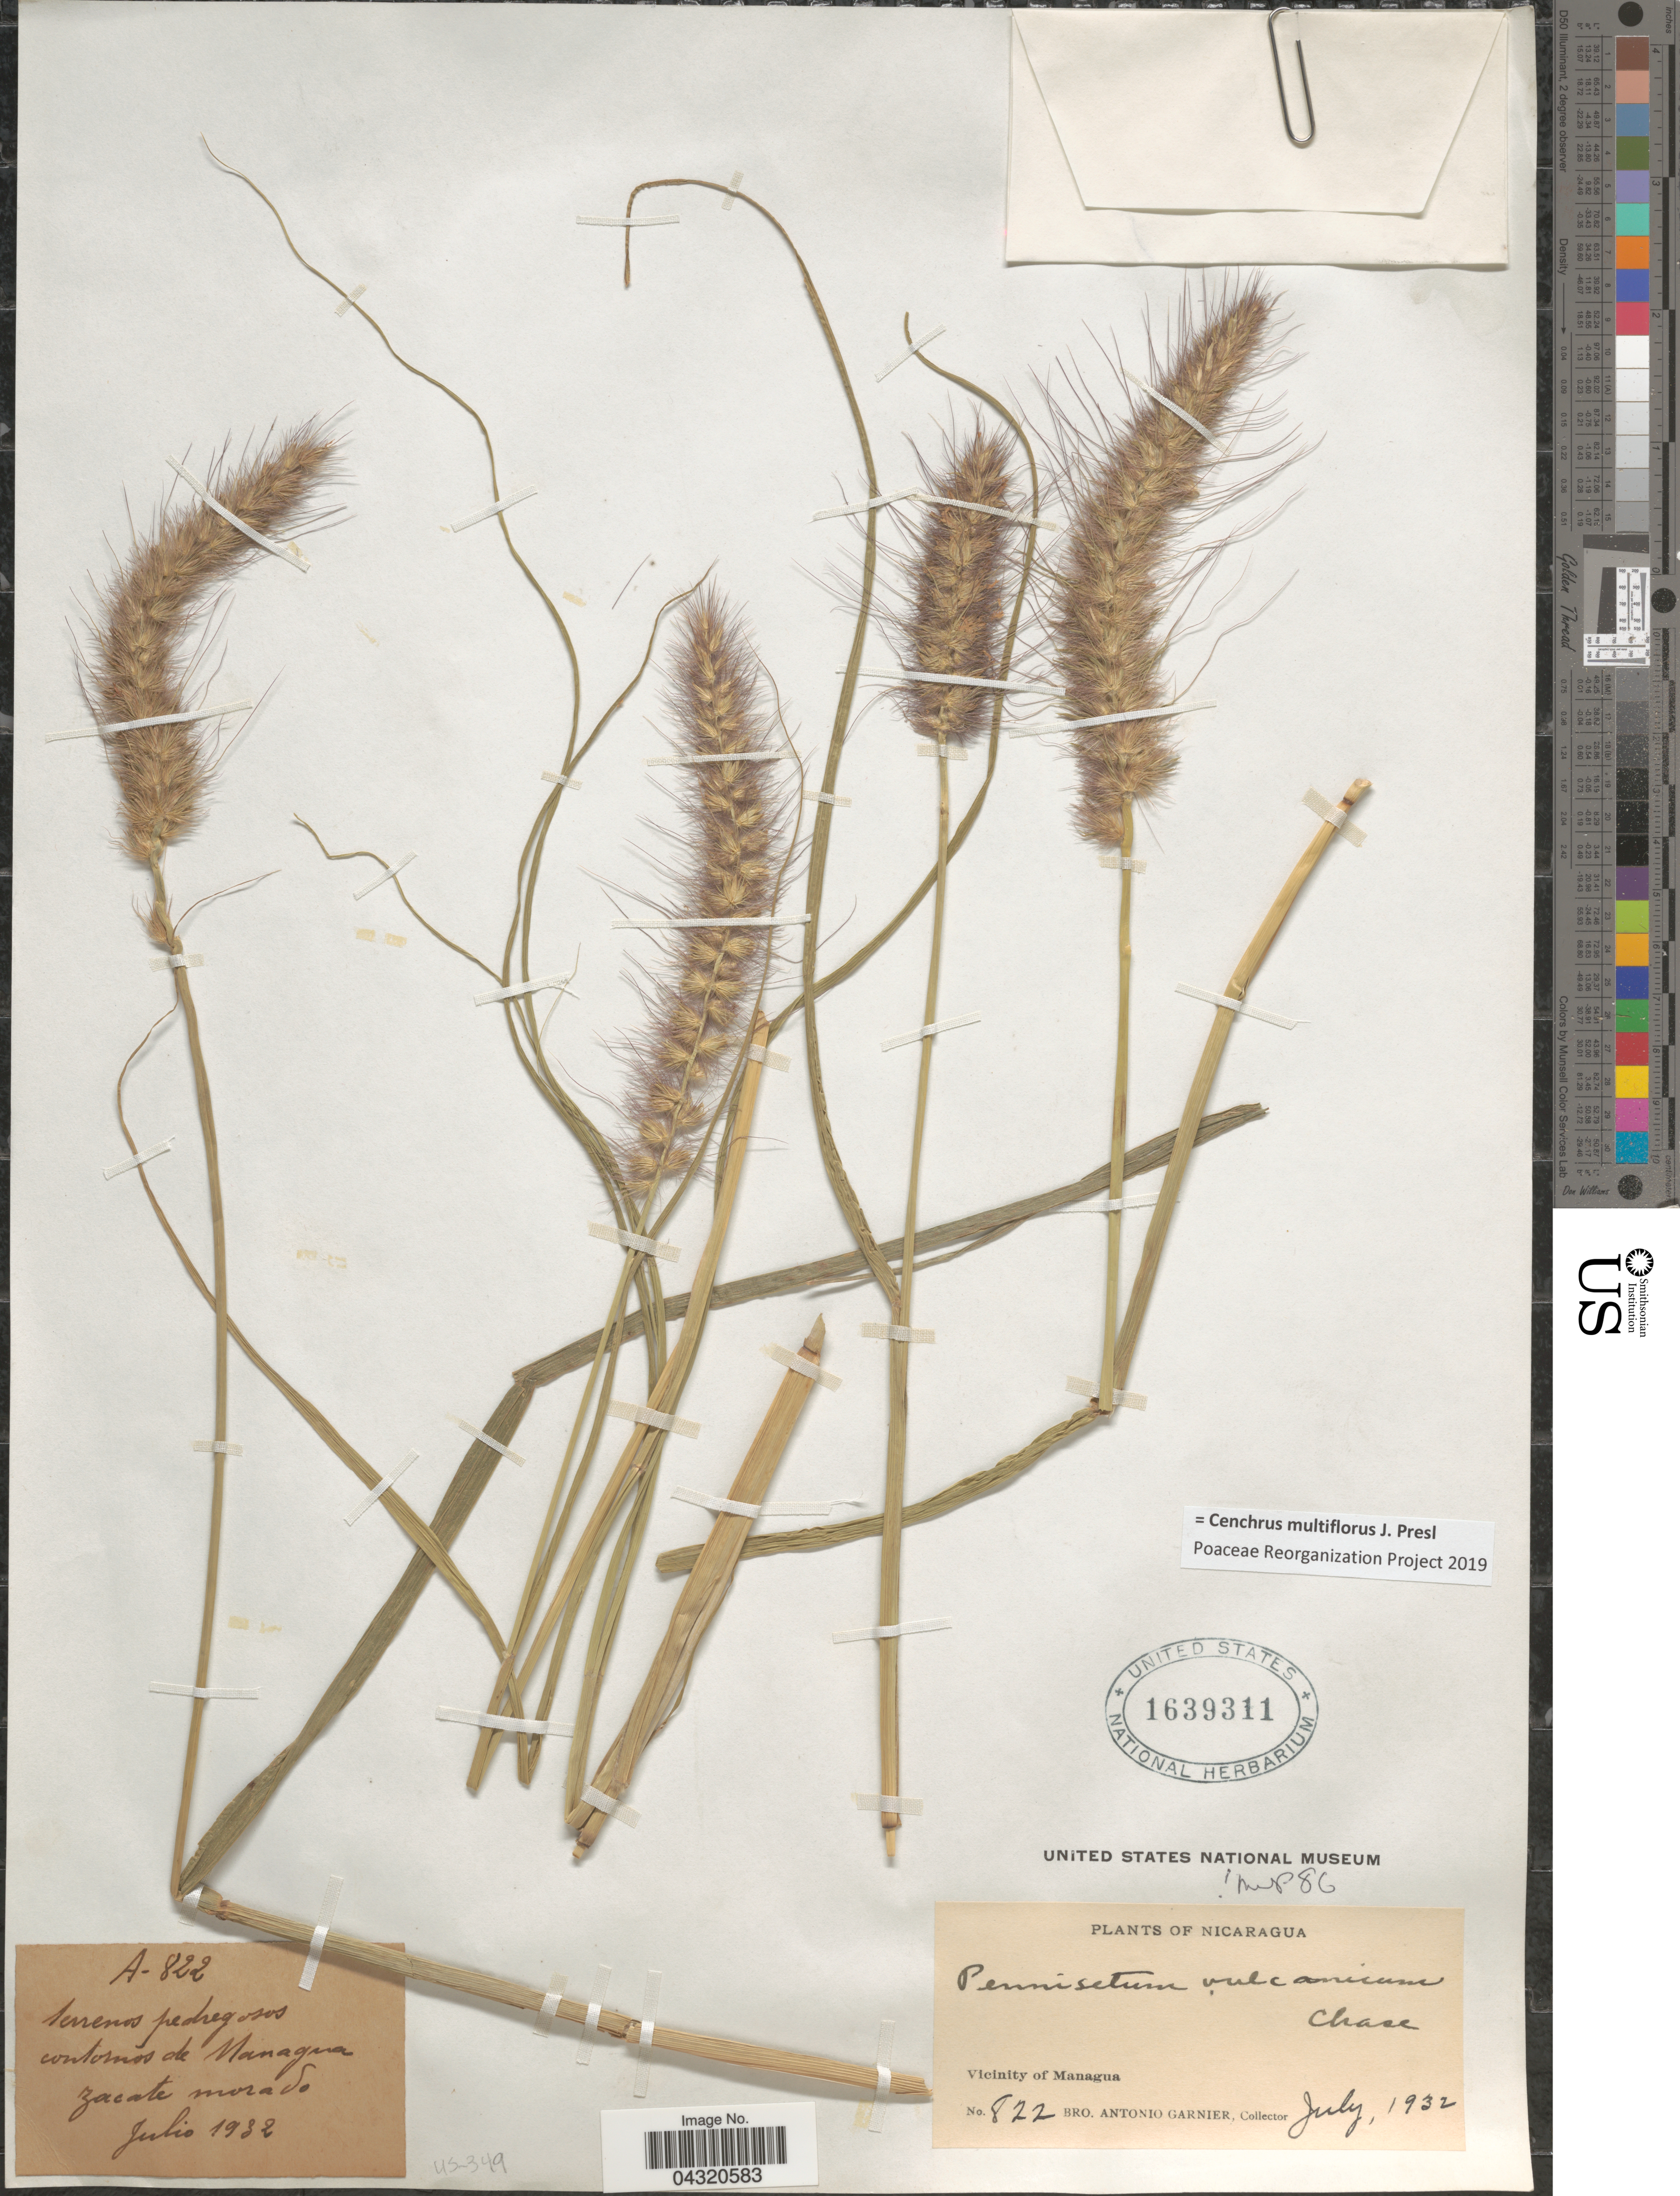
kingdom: Plantae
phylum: Tracheophyta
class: Liliopsida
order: Poales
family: Poaceae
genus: Cenchrus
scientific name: Cenchrus multiflorus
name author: C. Presl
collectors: Bro. A. Garnier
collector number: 822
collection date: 1932-07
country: Nicaragua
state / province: Managua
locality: Vicinity of Managua.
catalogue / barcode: US 1639311